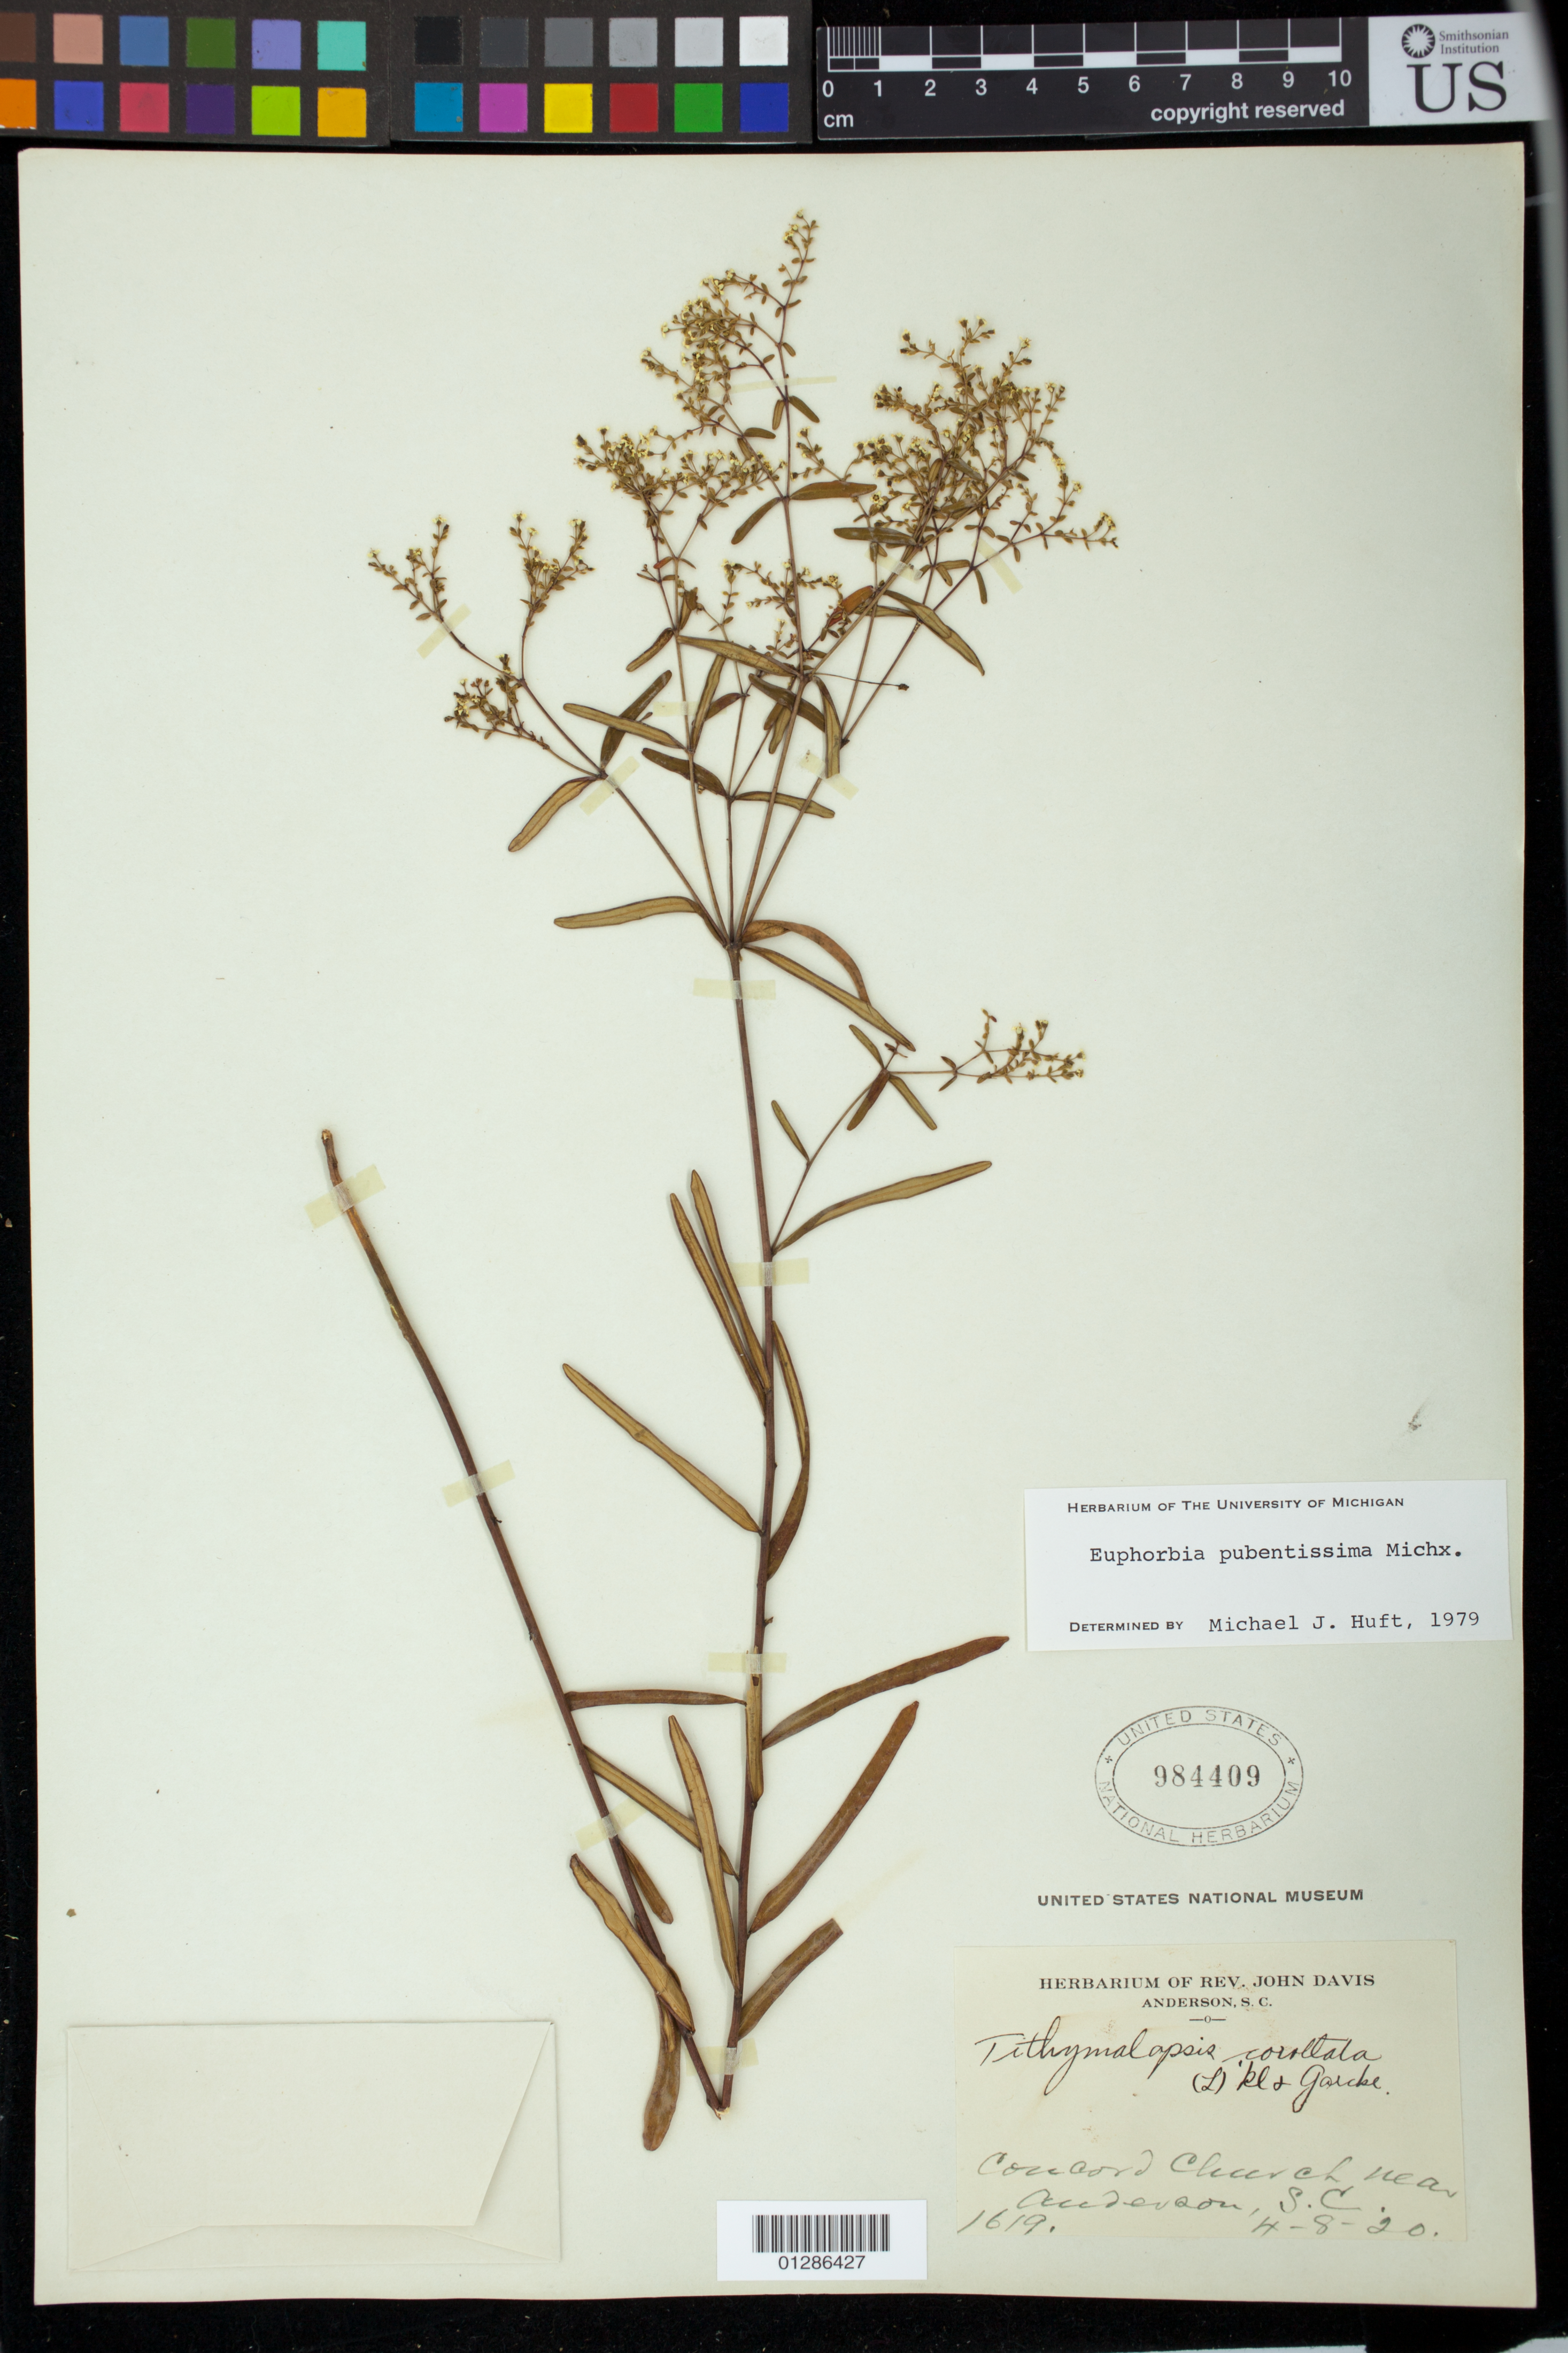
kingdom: Plantae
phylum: Tracheophyta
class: Magnoliopsida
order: Malpighiales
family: Euphorbiaceae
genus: Euphorbia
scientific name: Euphorbia pubentissima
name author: Michx.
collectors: J. Davis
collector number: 1619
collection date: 1920-04-08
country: United States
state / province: South Carolina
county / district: Anderson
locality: Concord Church near Anderson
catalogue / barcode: US 984409